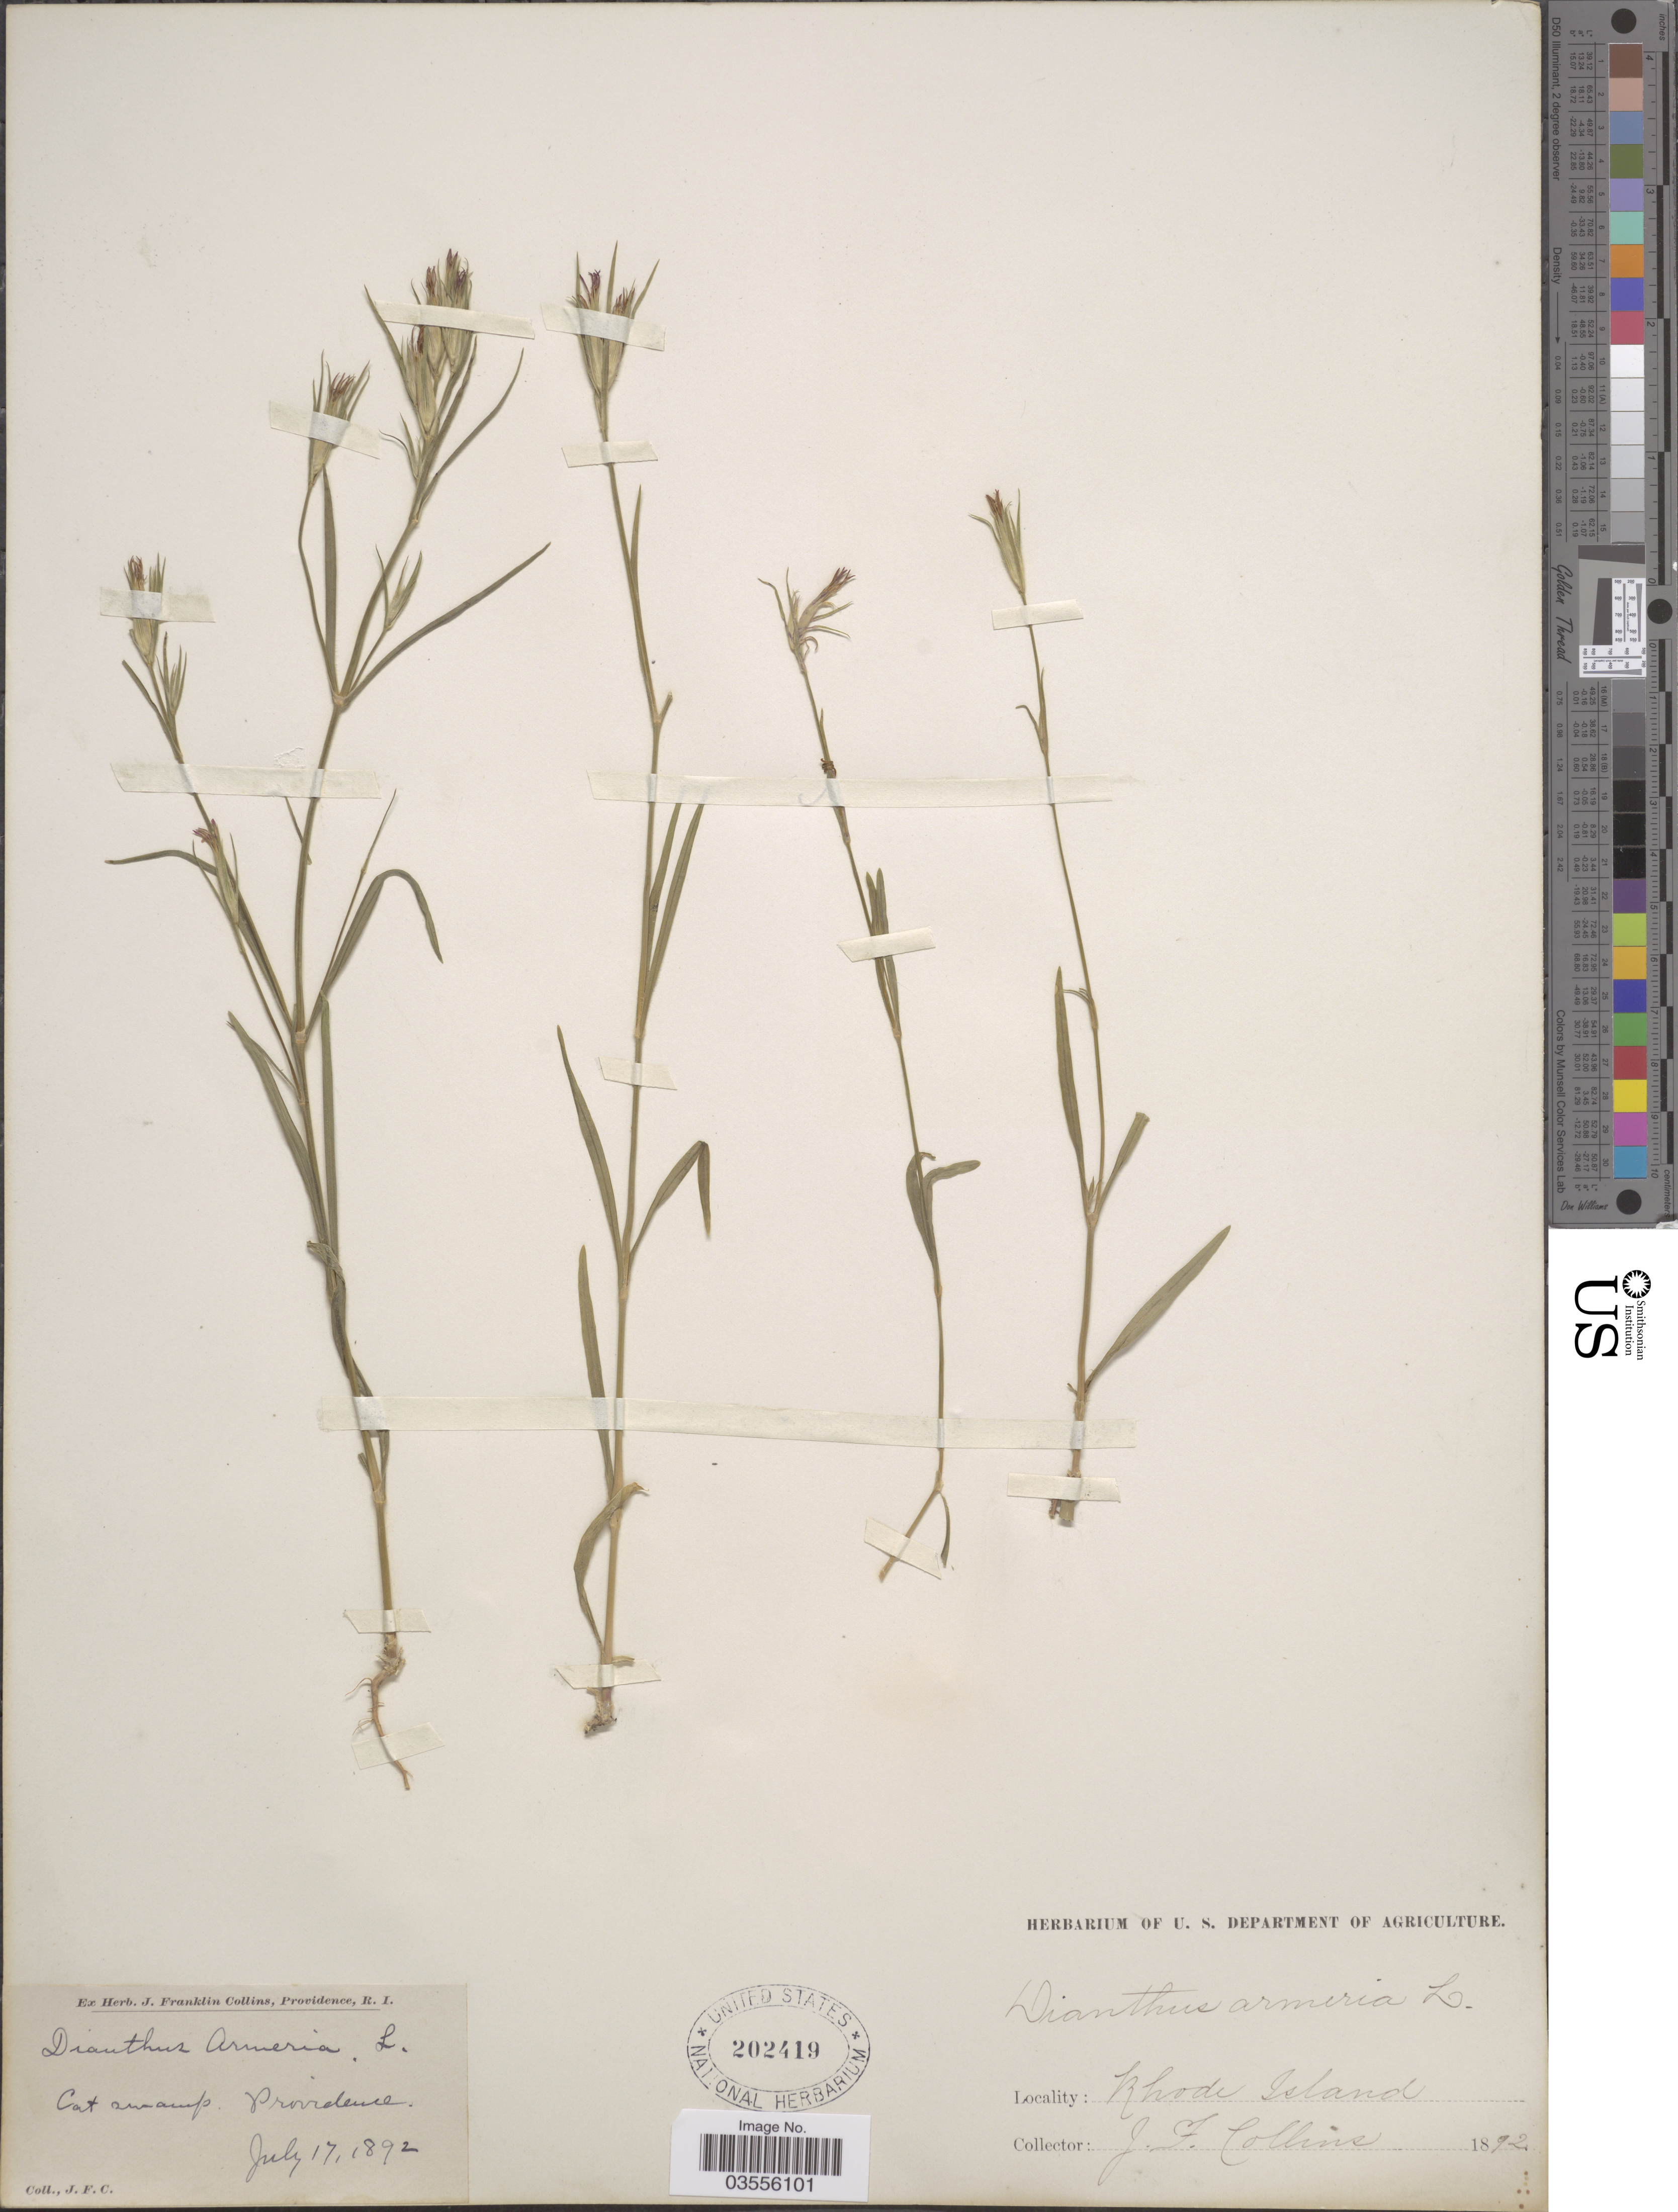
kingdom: Plantae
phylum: Tracheophyta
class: Magnoliopsida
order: Caryophyllales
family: Caryophyllaceae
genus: Dianthus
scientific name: Dianthus armeria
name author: L.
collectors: J. Collins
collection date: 1892-07-17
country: United States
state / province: Rhode Island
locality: Providence.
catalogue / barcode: US 202419